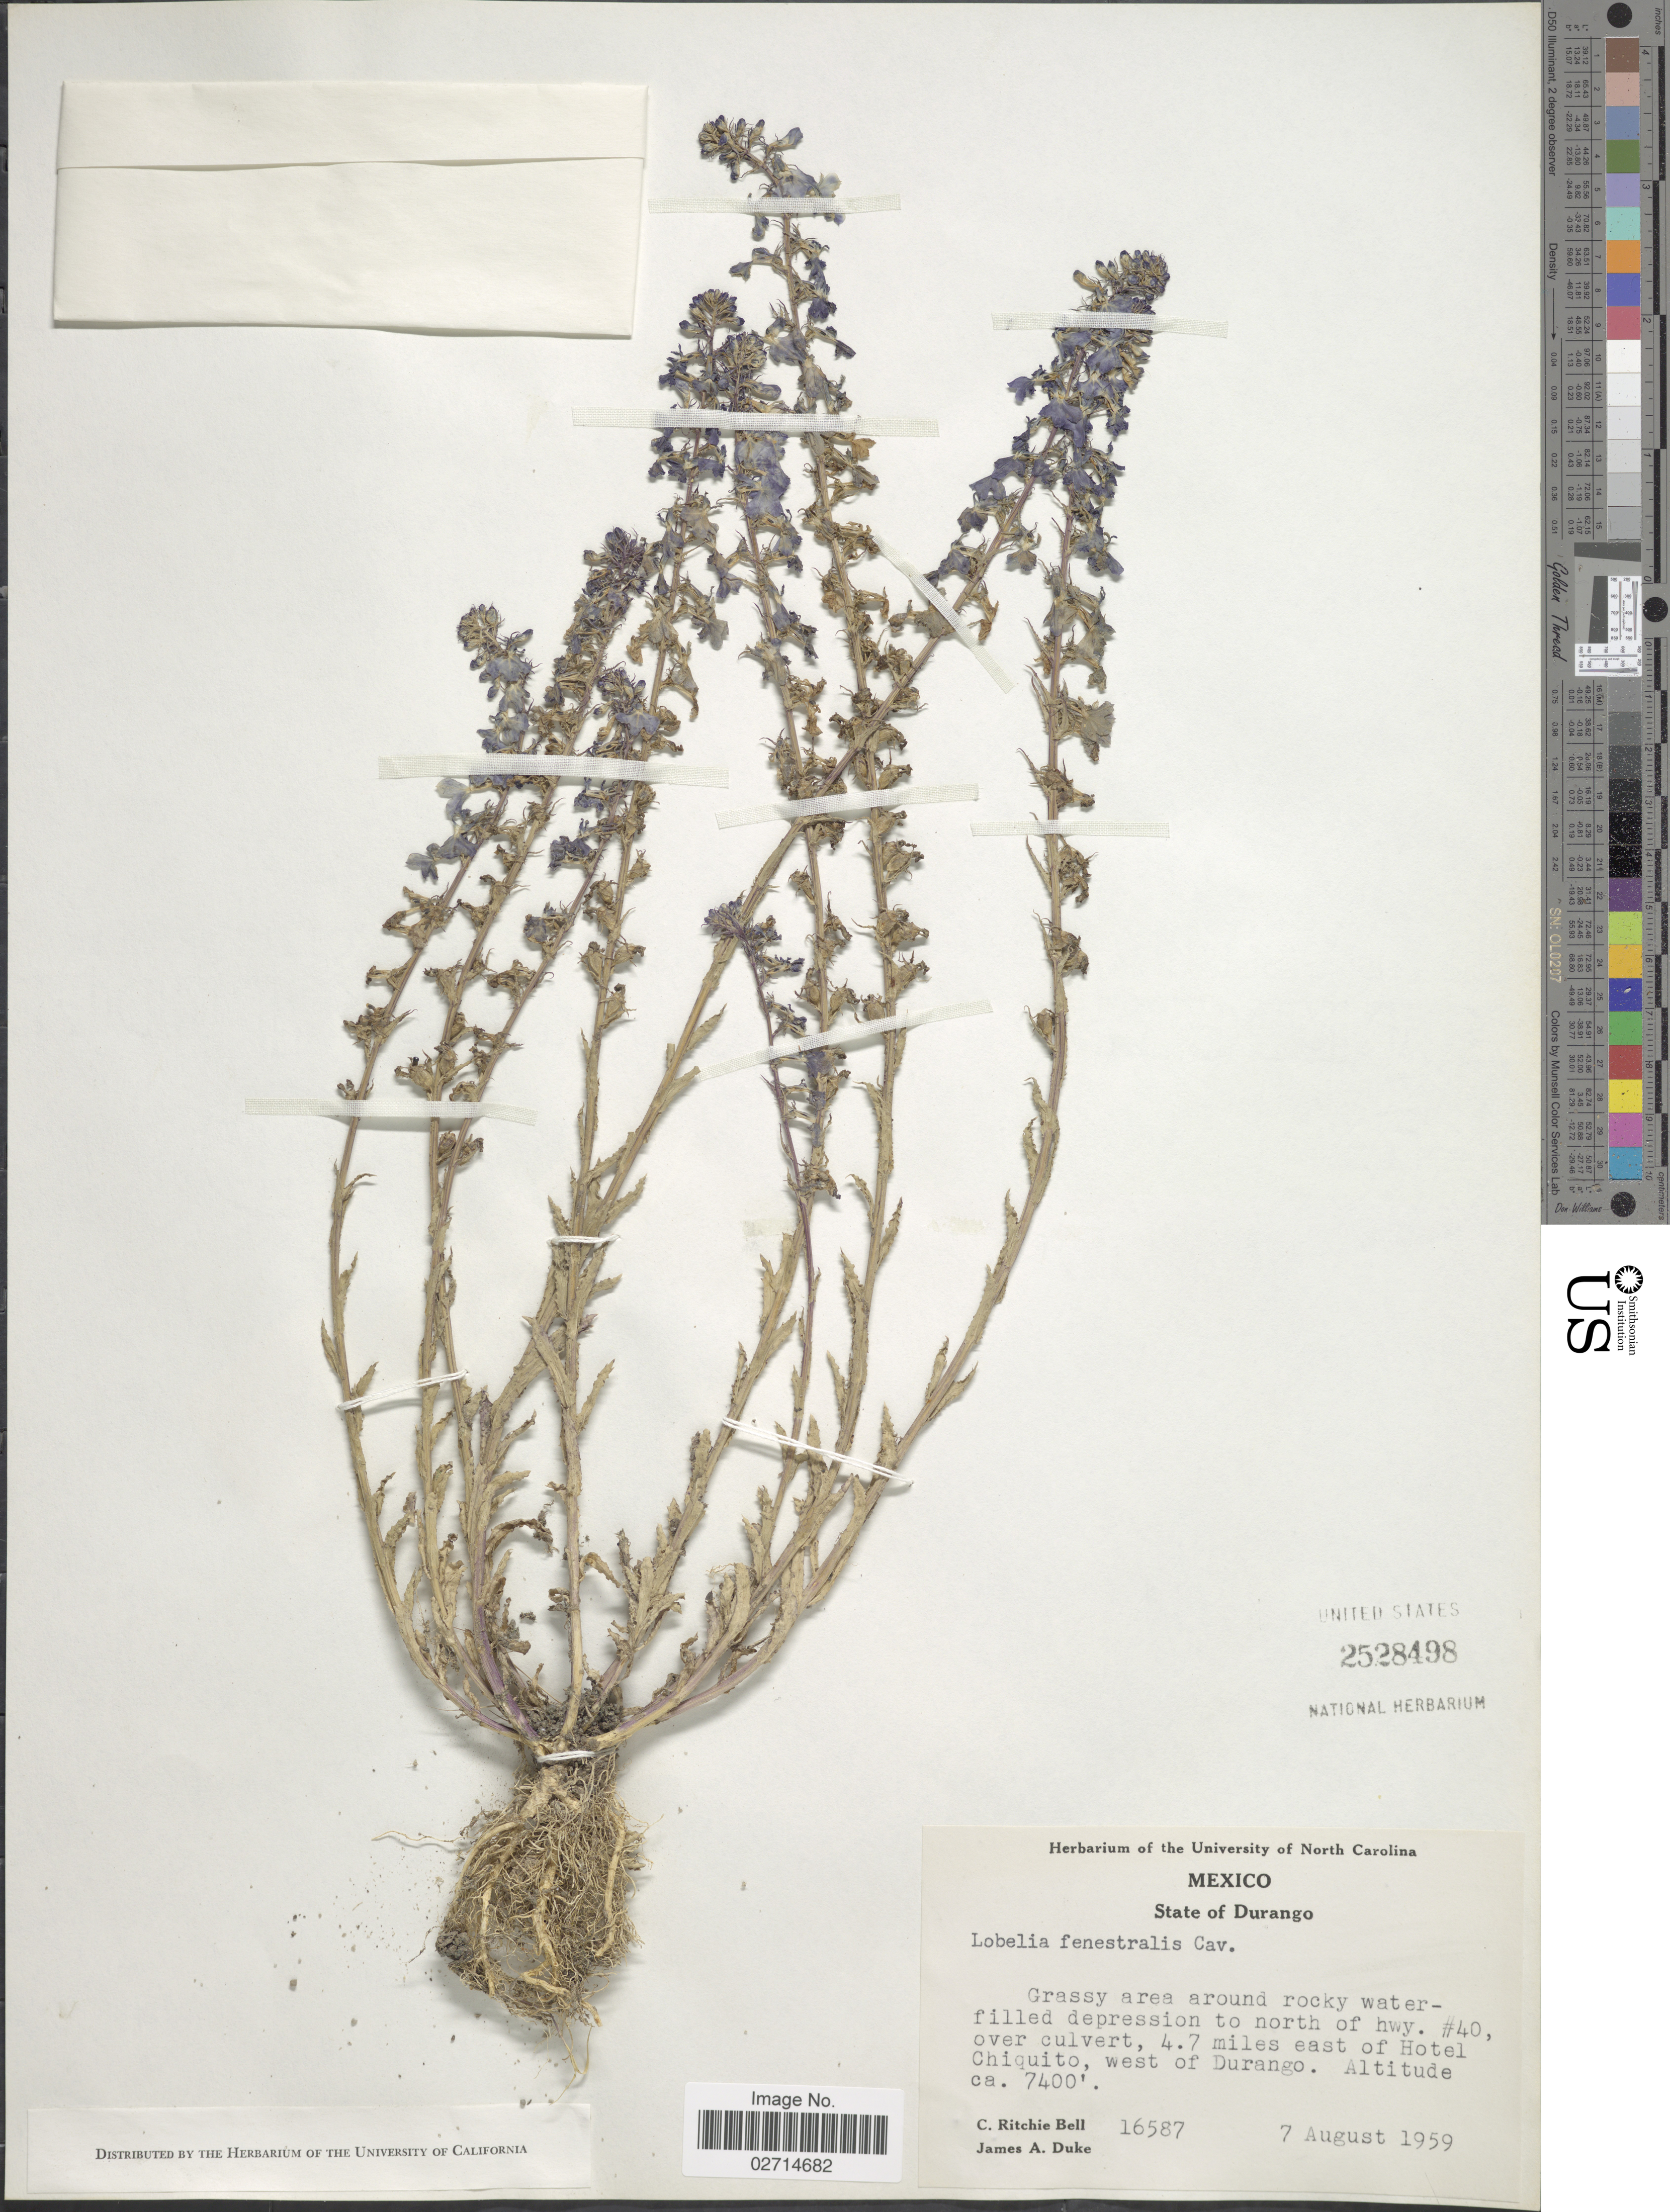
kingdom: Plantae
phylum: Tracheophyta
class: Magnoliopsida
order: Asterales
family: Campanulaceae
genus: Lobelia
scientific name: Lobelia fenestralis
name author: Cav.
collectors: C. R. Bell & J. A. Duke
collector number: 16587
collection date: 1959-08-07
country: Mexico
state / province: Durango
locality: Grassy area around rocky waterfilled depression to north of hwy. #40, over culvert, 4.7 miles east of Hotel Chiquito, west of Durango.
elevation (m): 2256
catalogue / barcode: US 2528498